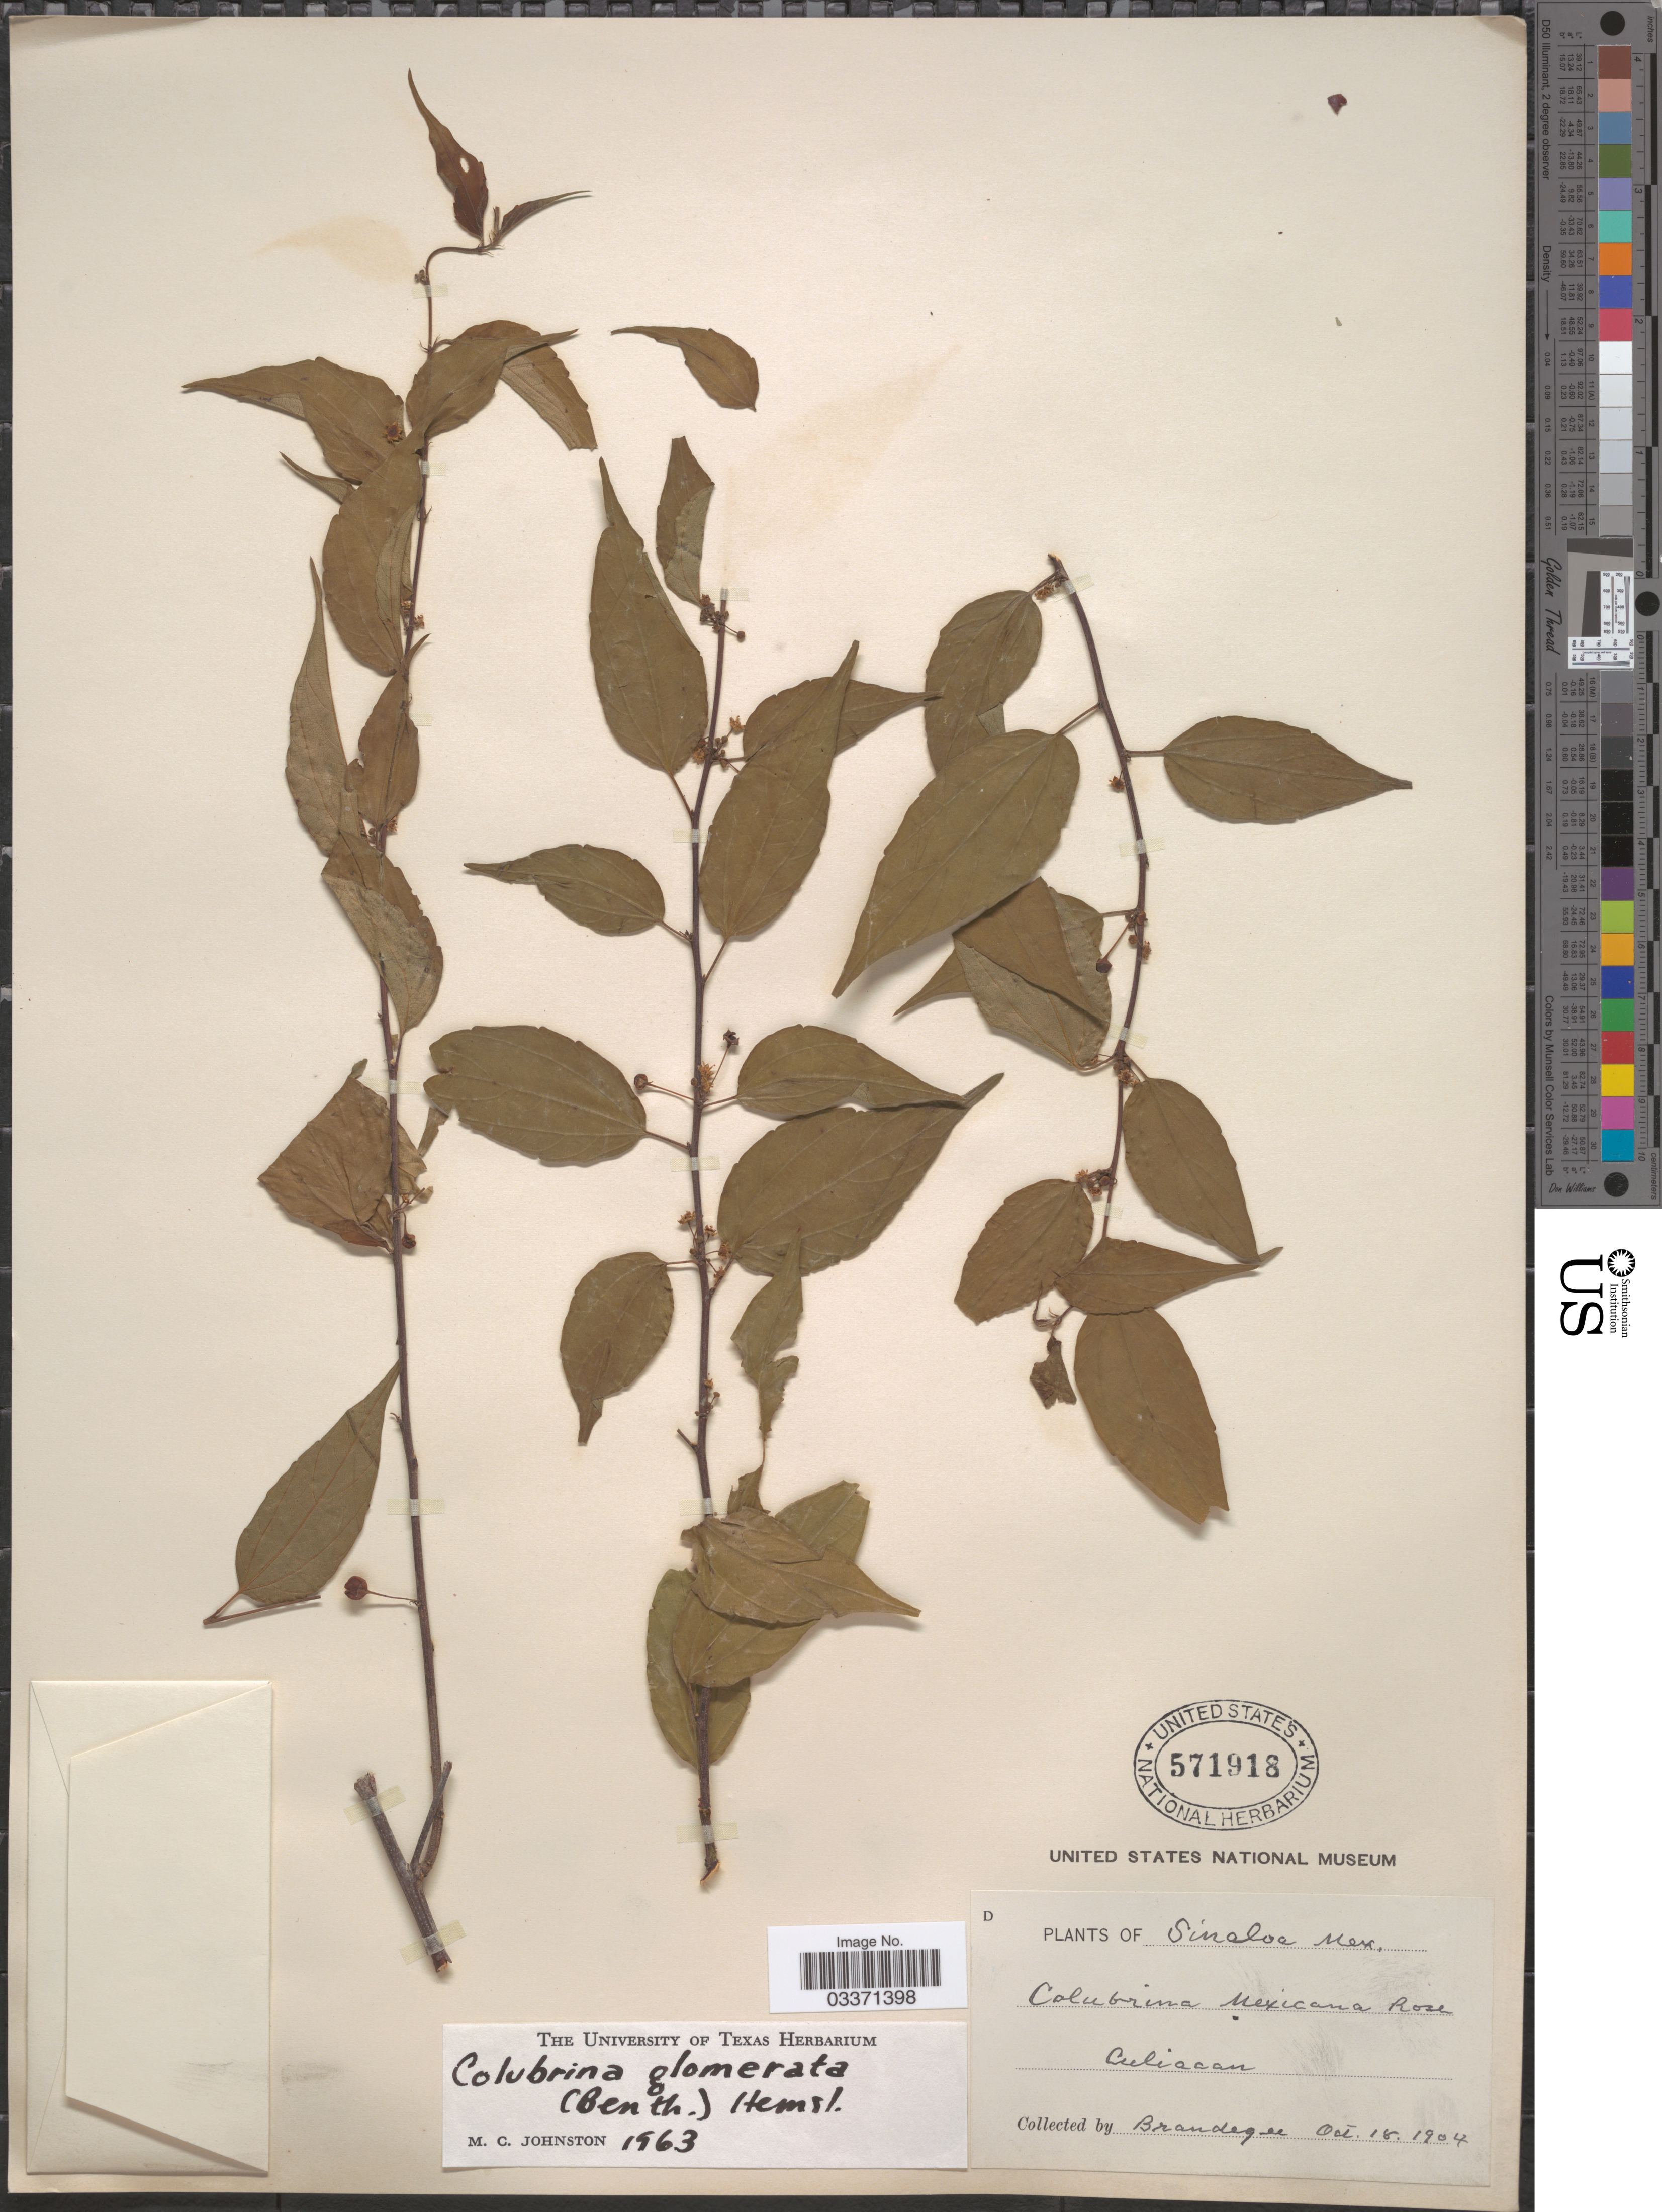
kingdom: Plantae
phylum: Tracheophyta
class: Magnoliopsida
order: Rosales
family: Rhamnaceae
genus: Colubrina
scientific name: Colubrina triflora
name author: Brongn. ex Sweet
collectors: -- Brandegee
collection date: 1904-10-18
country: Mexico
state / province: Sinaloa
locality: Culiacan.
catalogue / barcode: US 571918